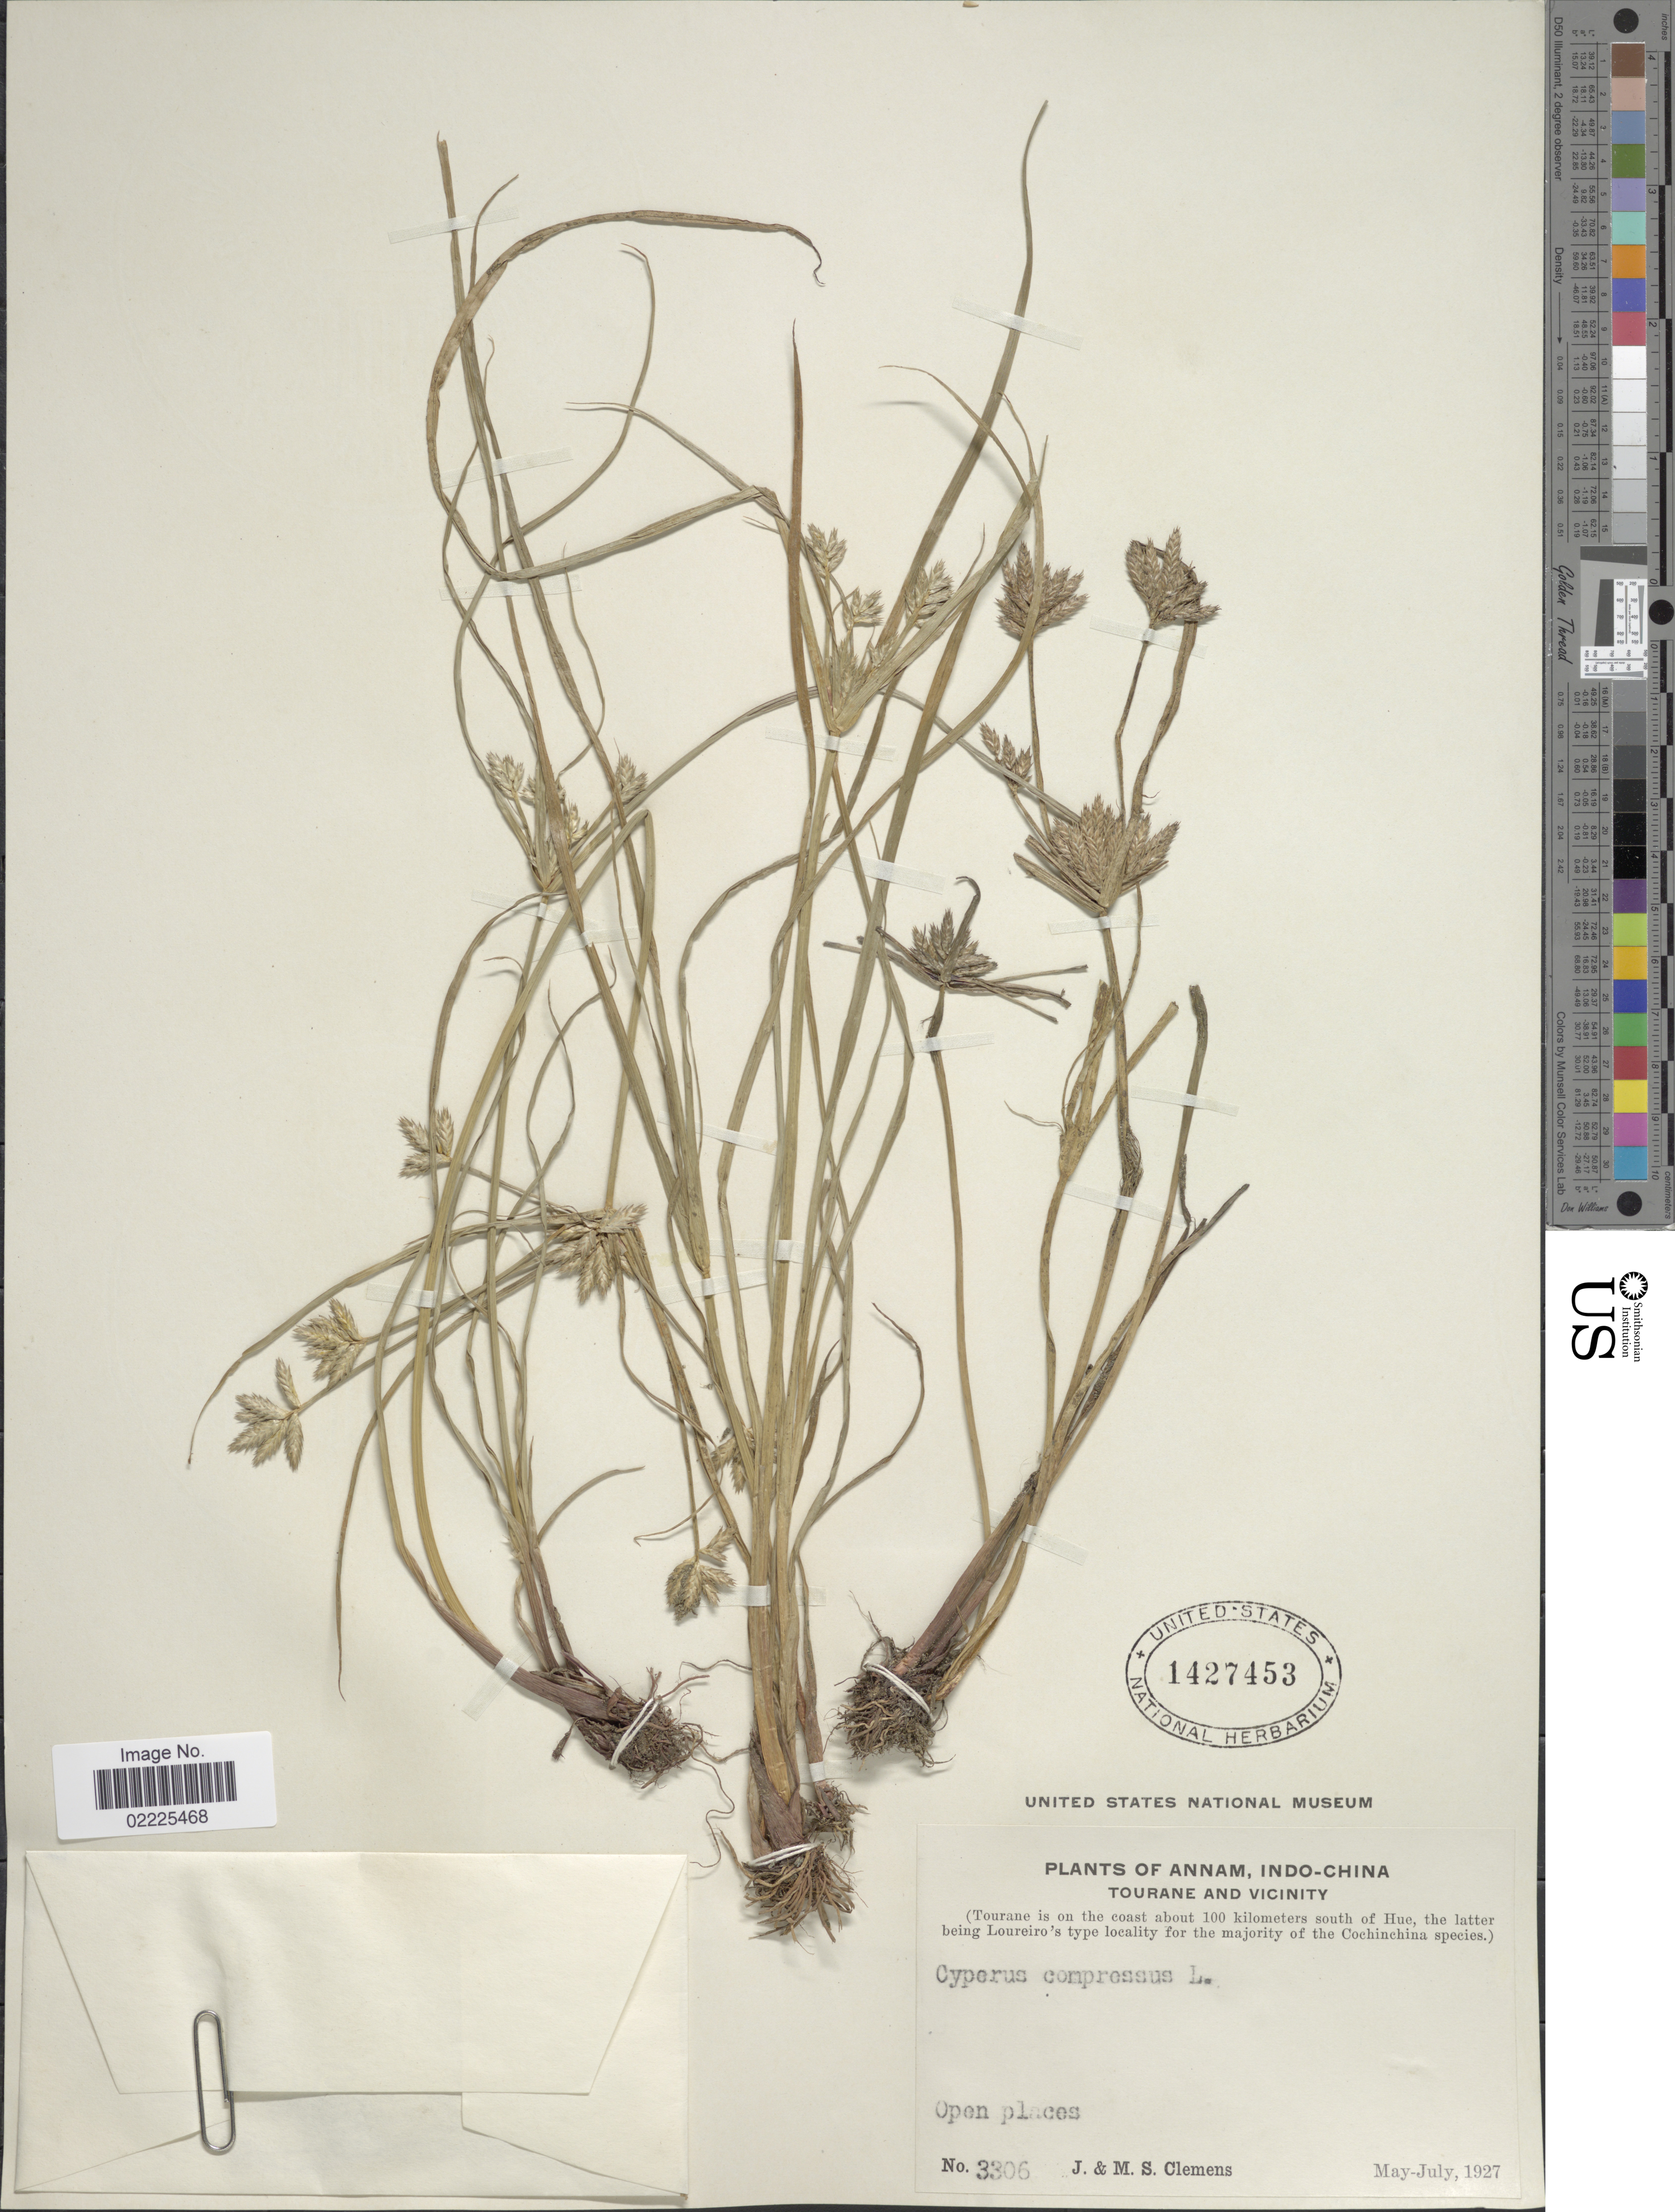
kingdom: Plantae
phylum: Tracheophyta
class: Liliopsida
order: Poales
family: Cyperaceae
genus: Cyperus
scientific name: Cyperus compressus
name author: L.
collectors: J. Clemens & M. S. Clemens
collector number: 3306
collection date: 1927-05/1927-07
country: Vietnam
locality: Annam, Indo-Chino, Tourane and Vicinity (Tourane is on the coast about 100 kilometers south of Hue, the latter being Loureiro's type locality for the majority of the Cochinchina species), Open places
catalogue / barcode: US 1427453